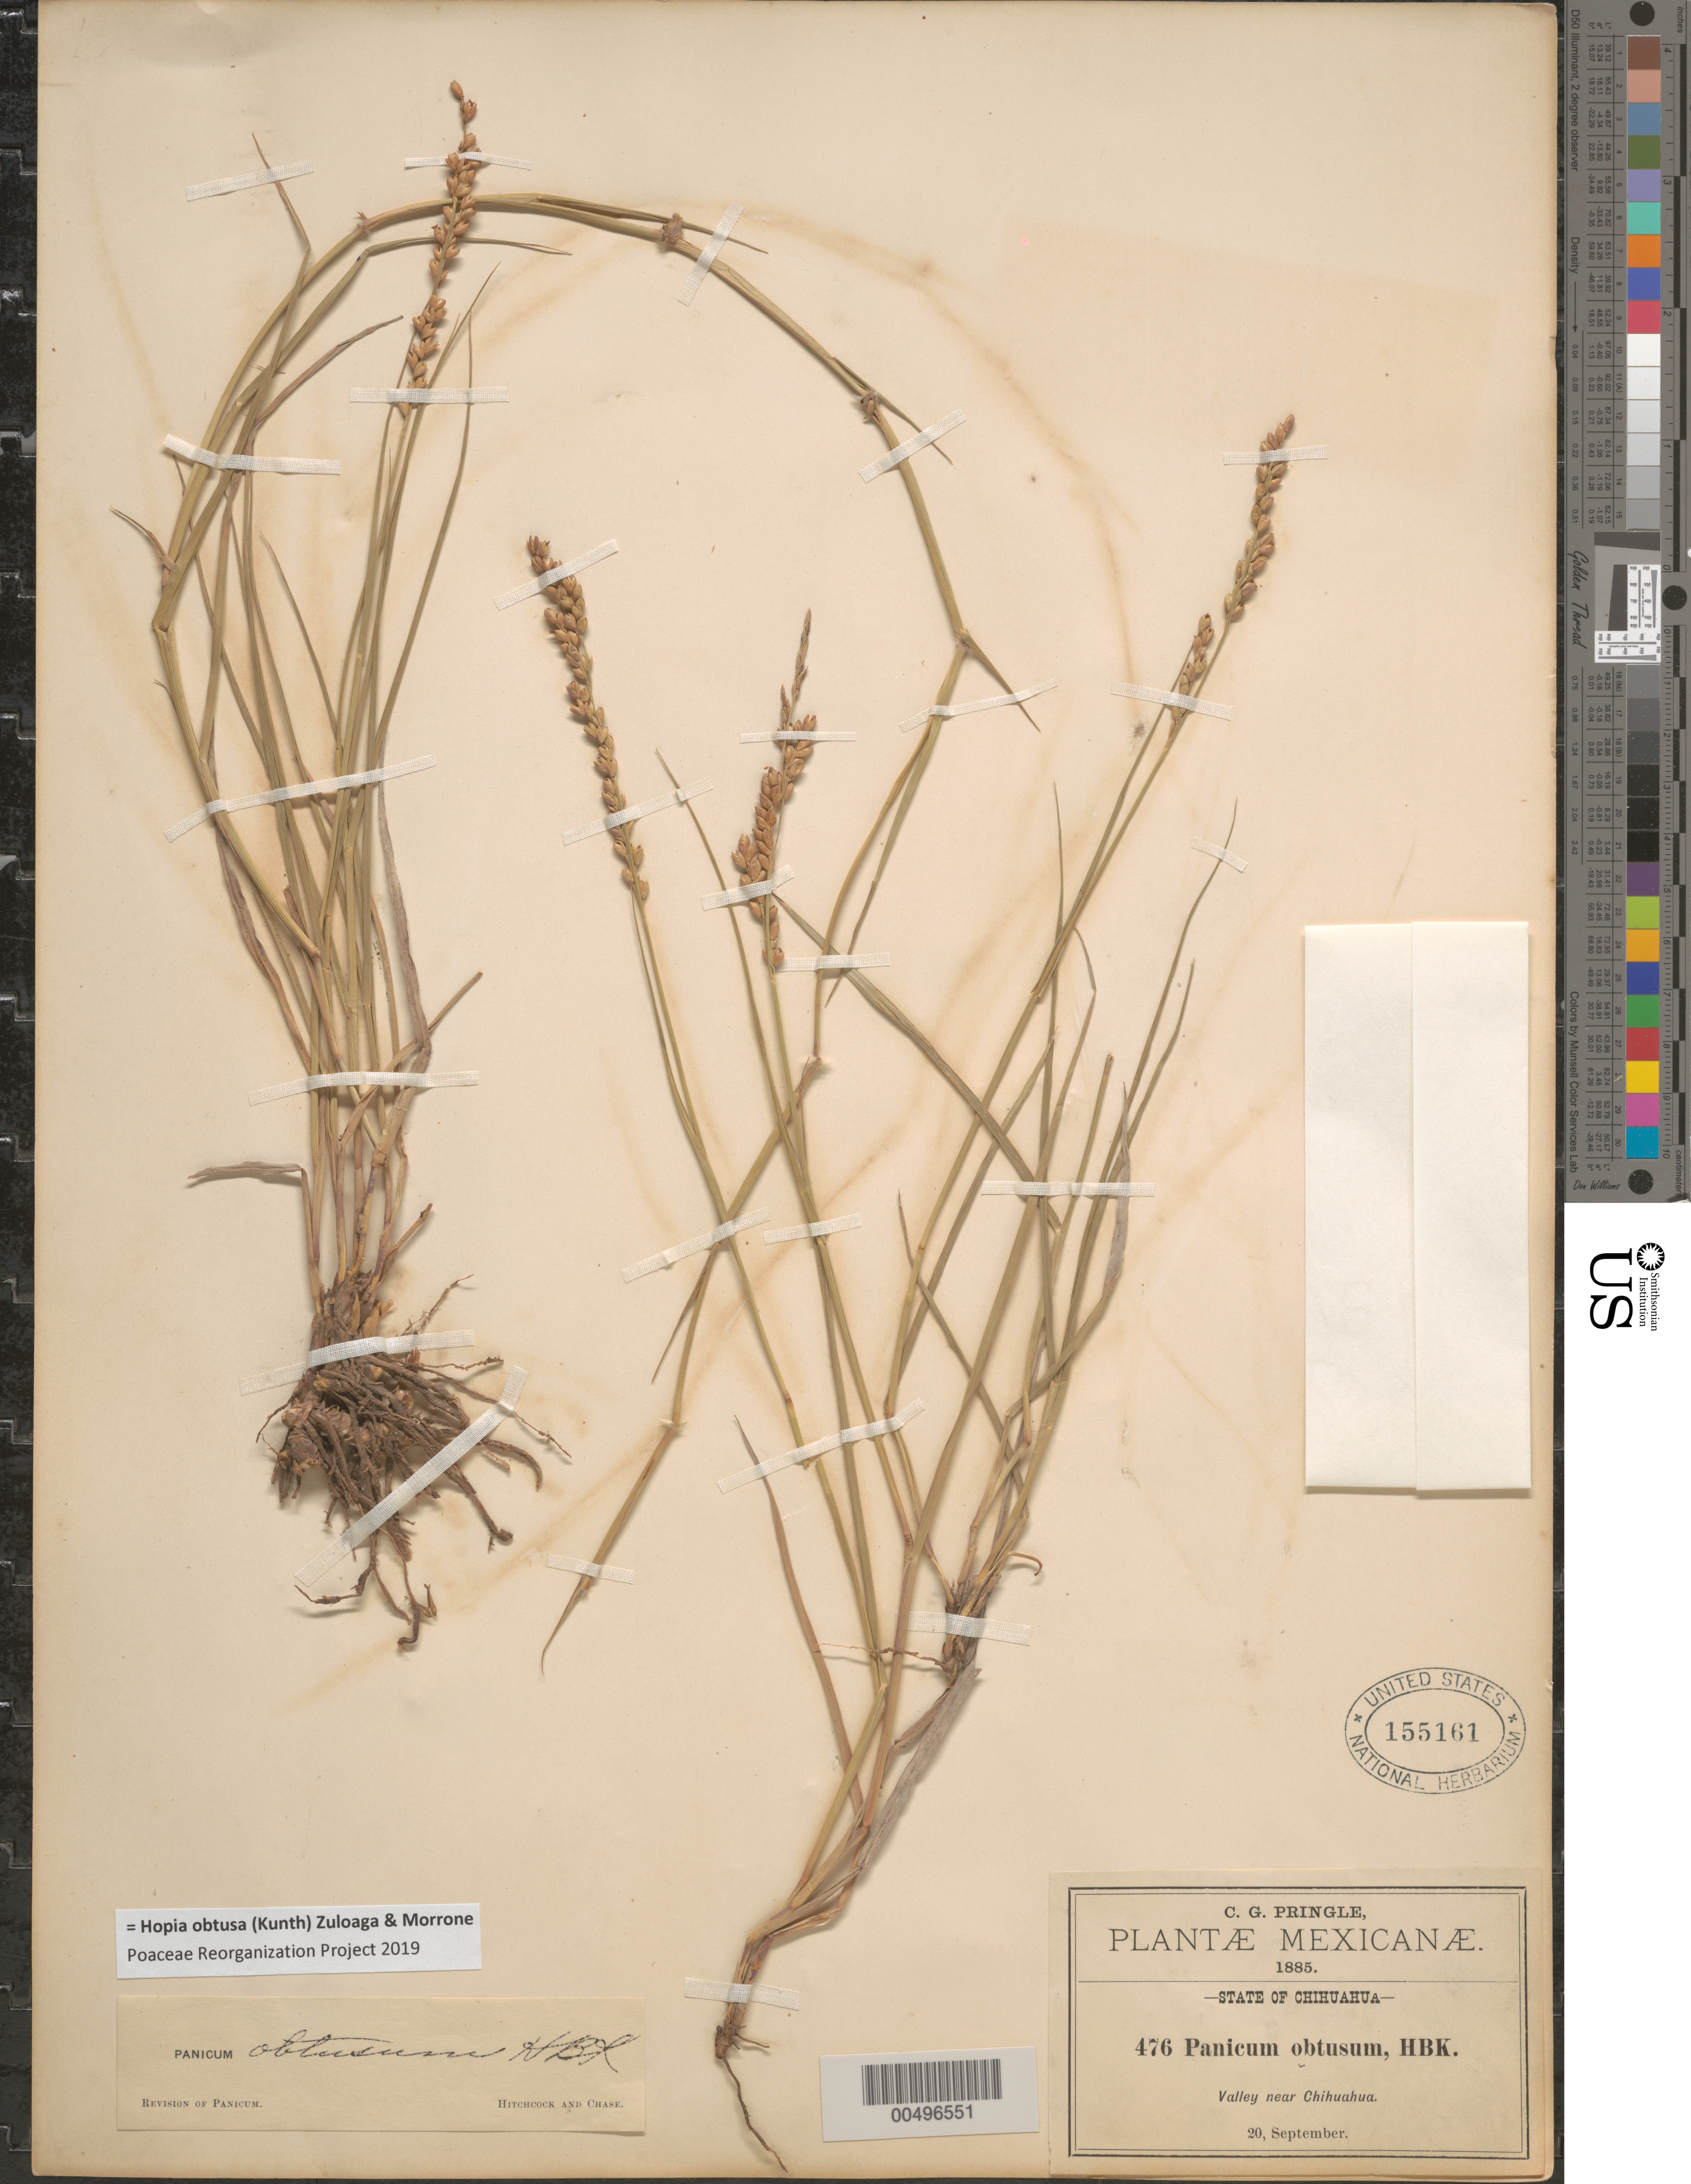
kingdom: Plantae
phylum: Tracheophyta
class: Liliopsida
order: Poales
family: Poaceae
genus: Panicum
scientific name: Panicum obtusum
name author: Kunth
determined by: Hitchcock, A. S.; Chase, [M.] A.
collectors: C. G. Pringle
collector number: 476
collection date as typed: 20 Sep 1885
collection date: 1885-09-20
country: Mexico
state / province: Chihuahua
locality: Near Chihuahua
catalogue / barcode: US 155161